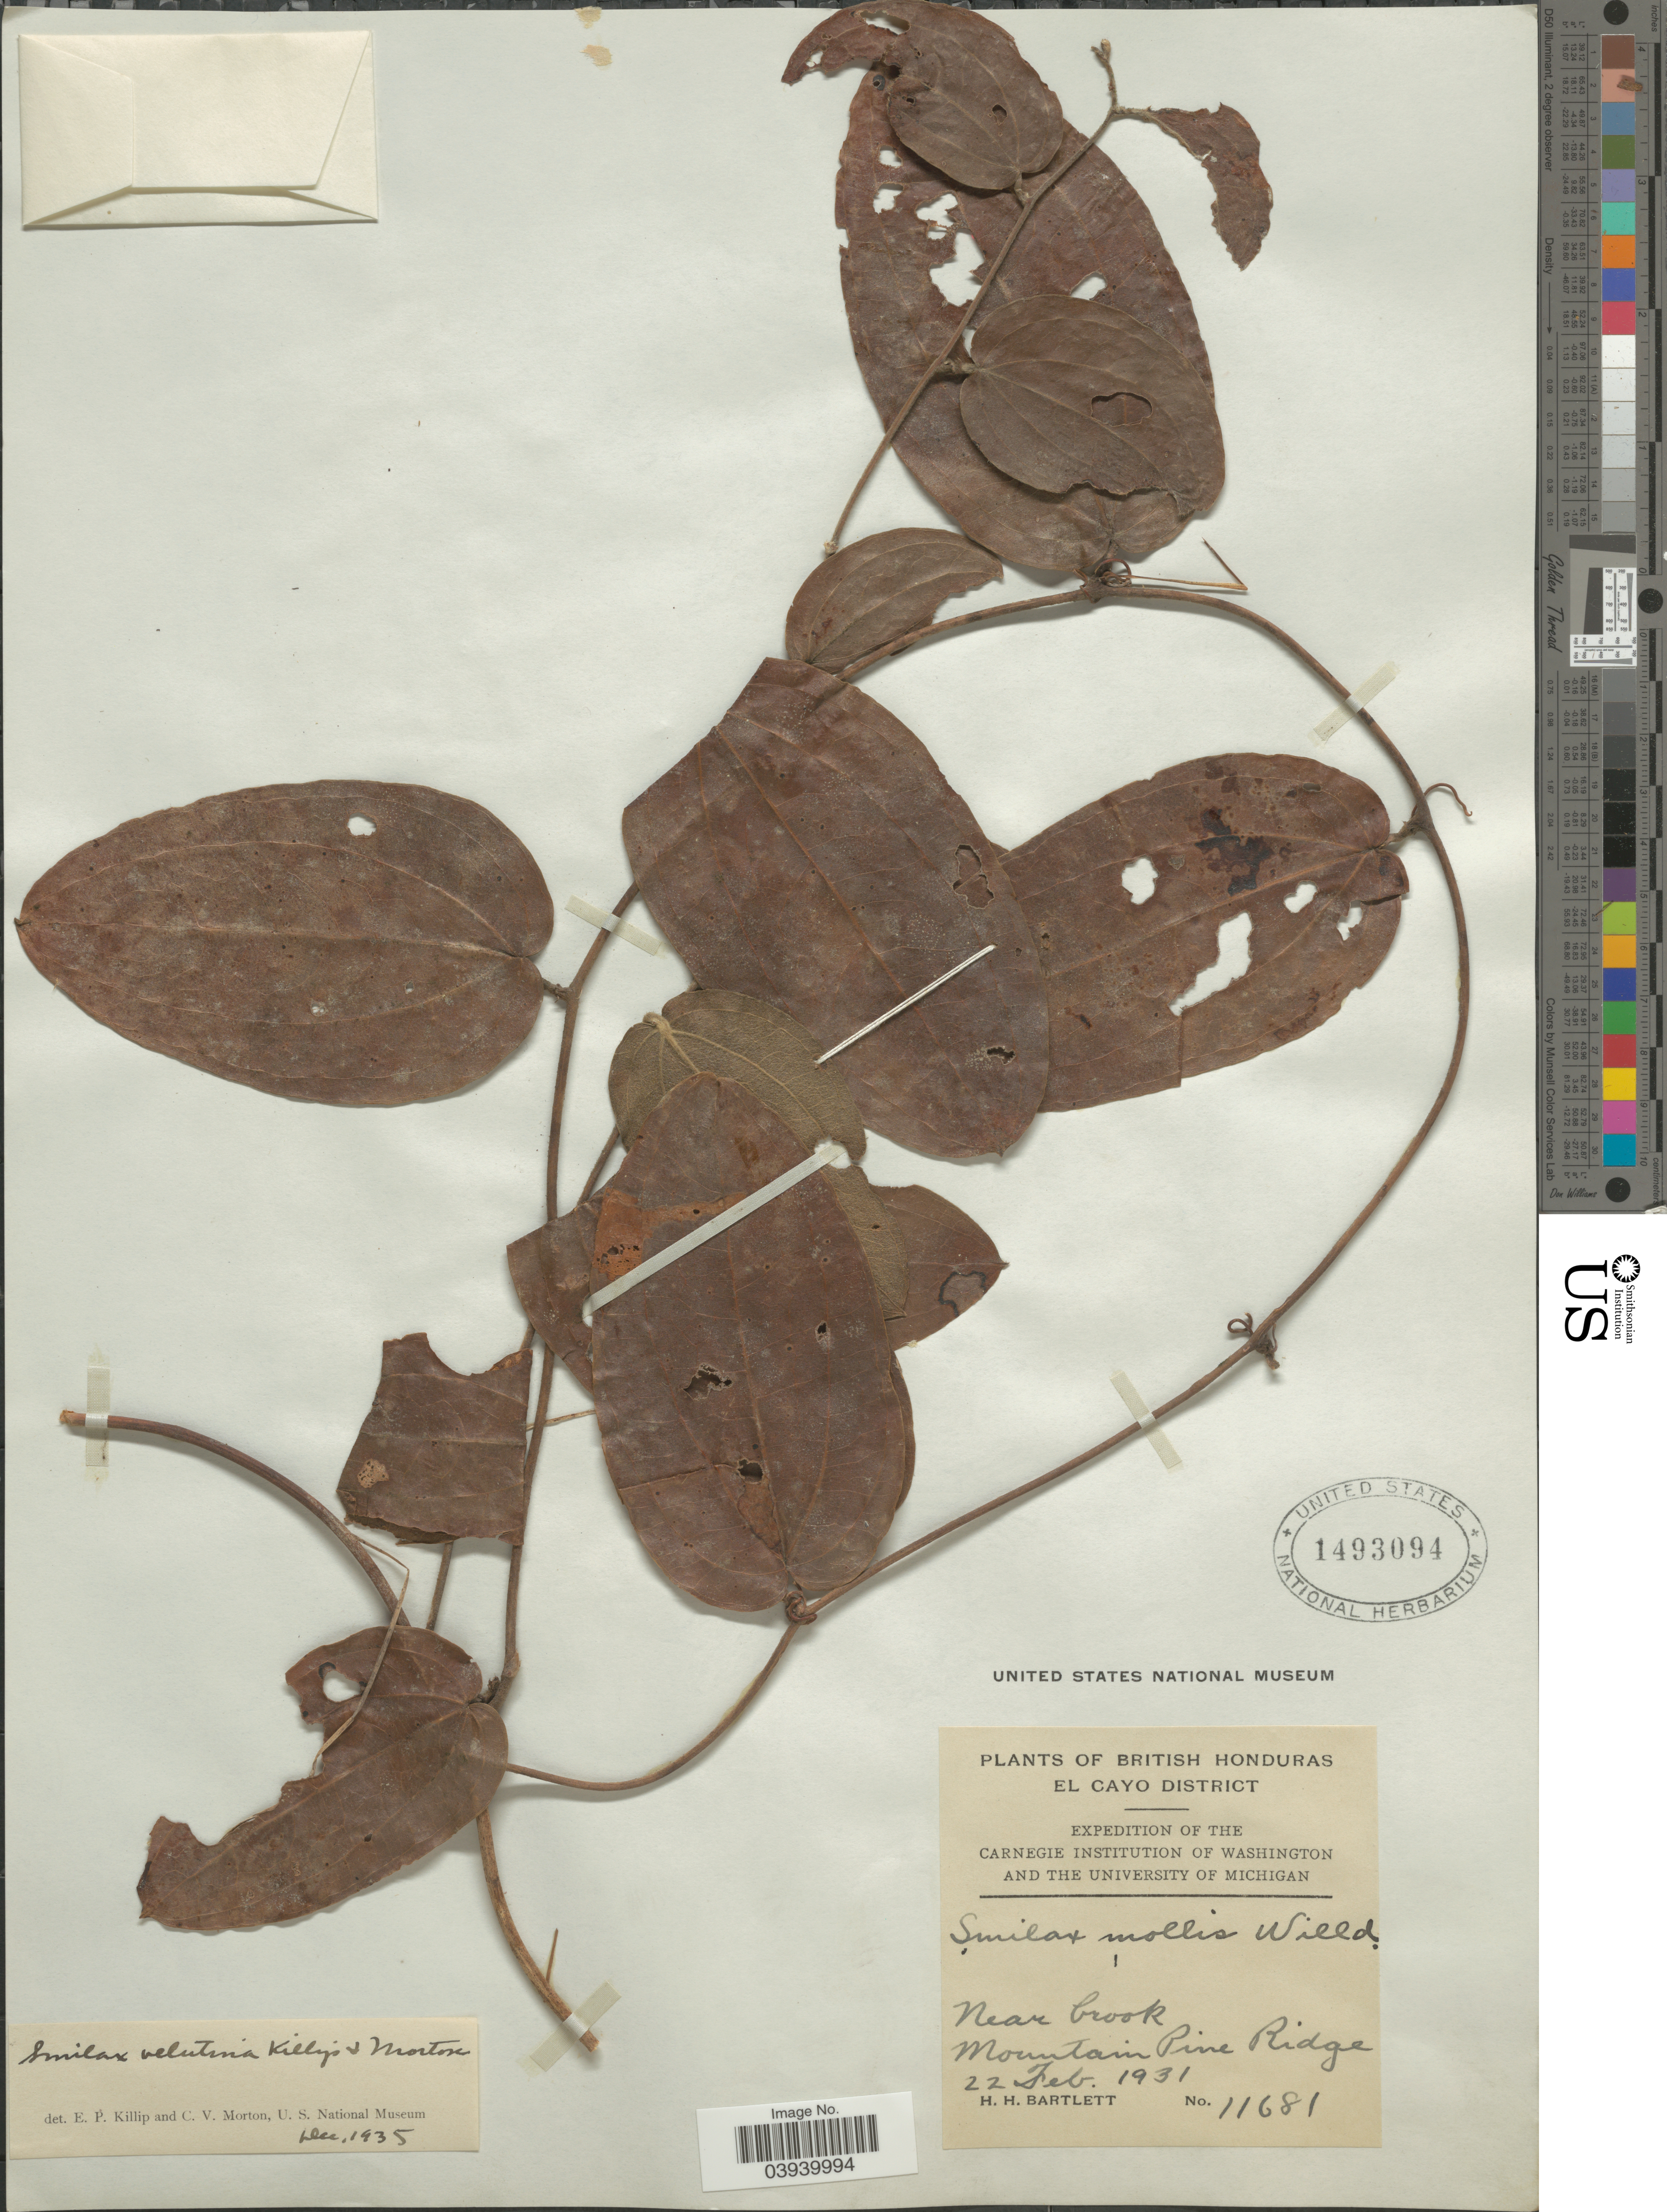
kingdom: Plantae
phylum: Tracheophyta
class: Liliopsida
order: Liliales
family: Smilacaceae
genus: Smilax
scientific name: Smilax velutina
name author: Killip & C.V. Morton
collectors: H. H. Bartlett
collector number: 11681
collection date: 1931-02-22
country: Belize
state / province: Cayo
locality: British Honduras. El Cayo District. Near brook. Mountain Pine Ridge.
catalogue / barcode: US 1493094